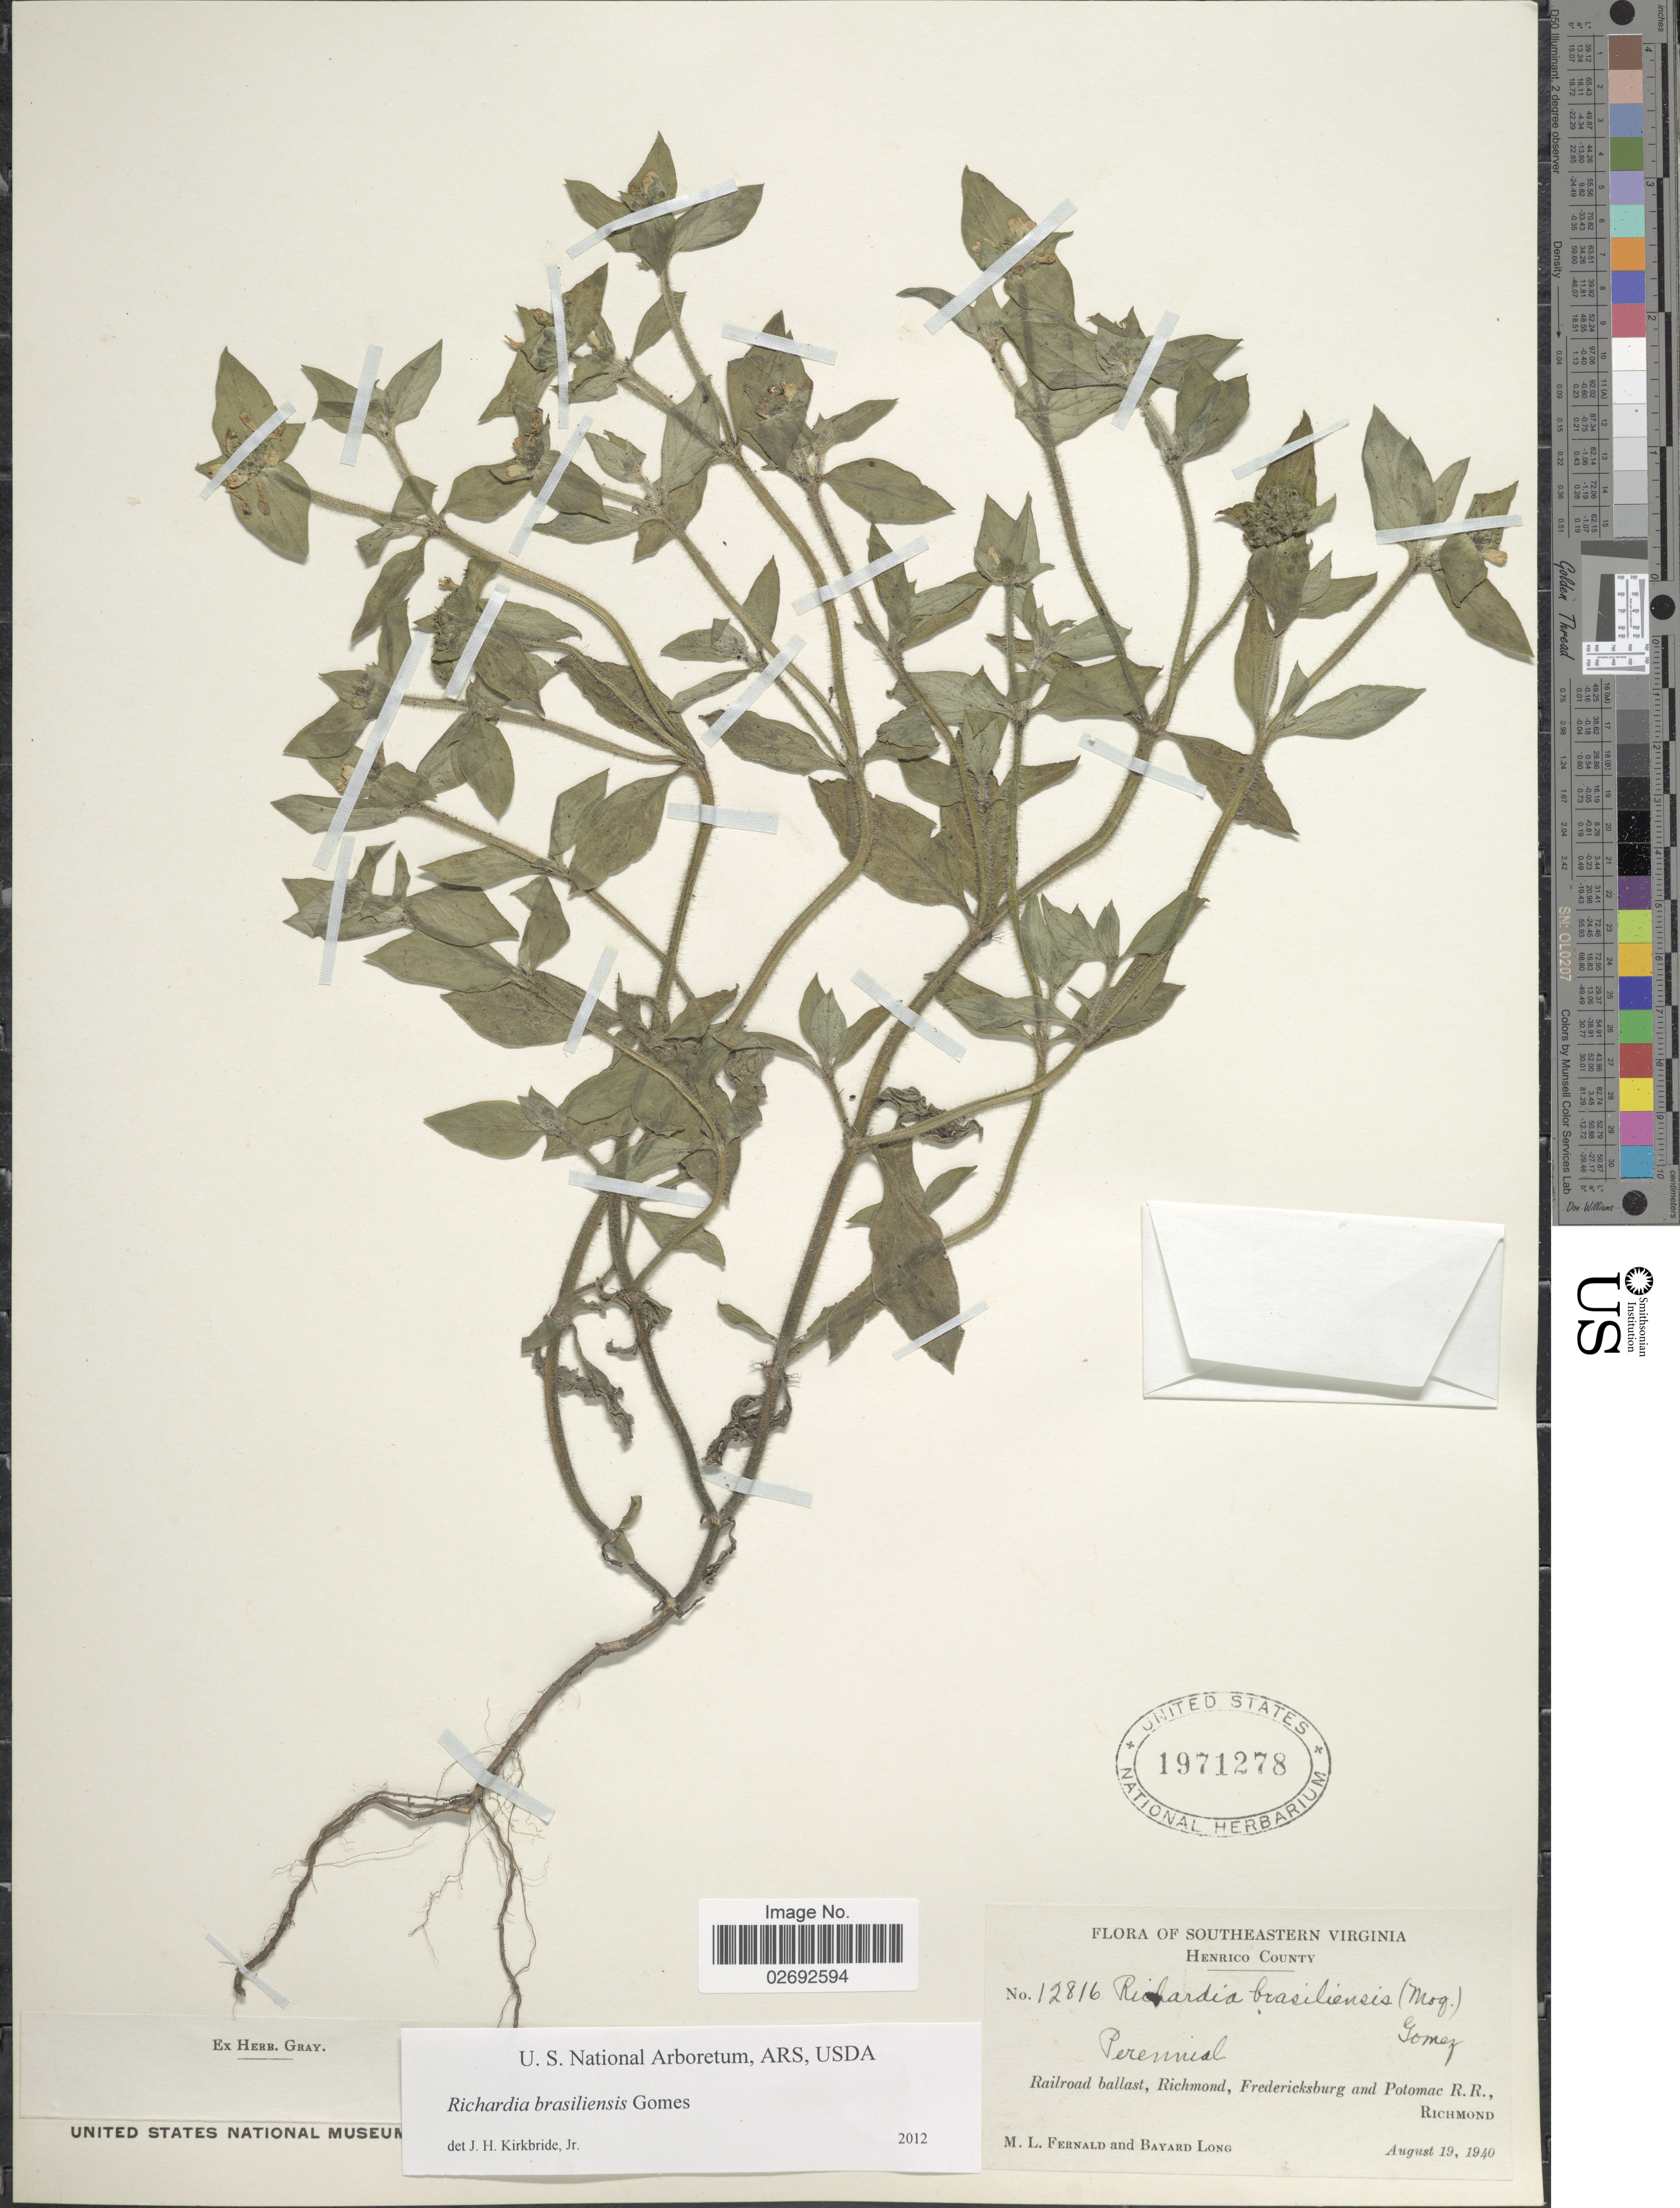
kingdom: Plantae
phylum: Tracheophyta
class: Magnoliopsida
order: Gentianales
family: Rubiaceae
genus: Richardia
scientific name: Richardia brasiliensis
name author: Gomes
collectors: M. L. Fernald & B. Long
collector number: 12816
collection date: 1940-08-19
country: United States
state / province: Virginia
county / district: Henrico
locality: Southeastern Virginia, Henrico County, Railroad ballast, Richmond, Fredericksburg and Potomac RR., Richmond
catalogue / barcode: US 1971278